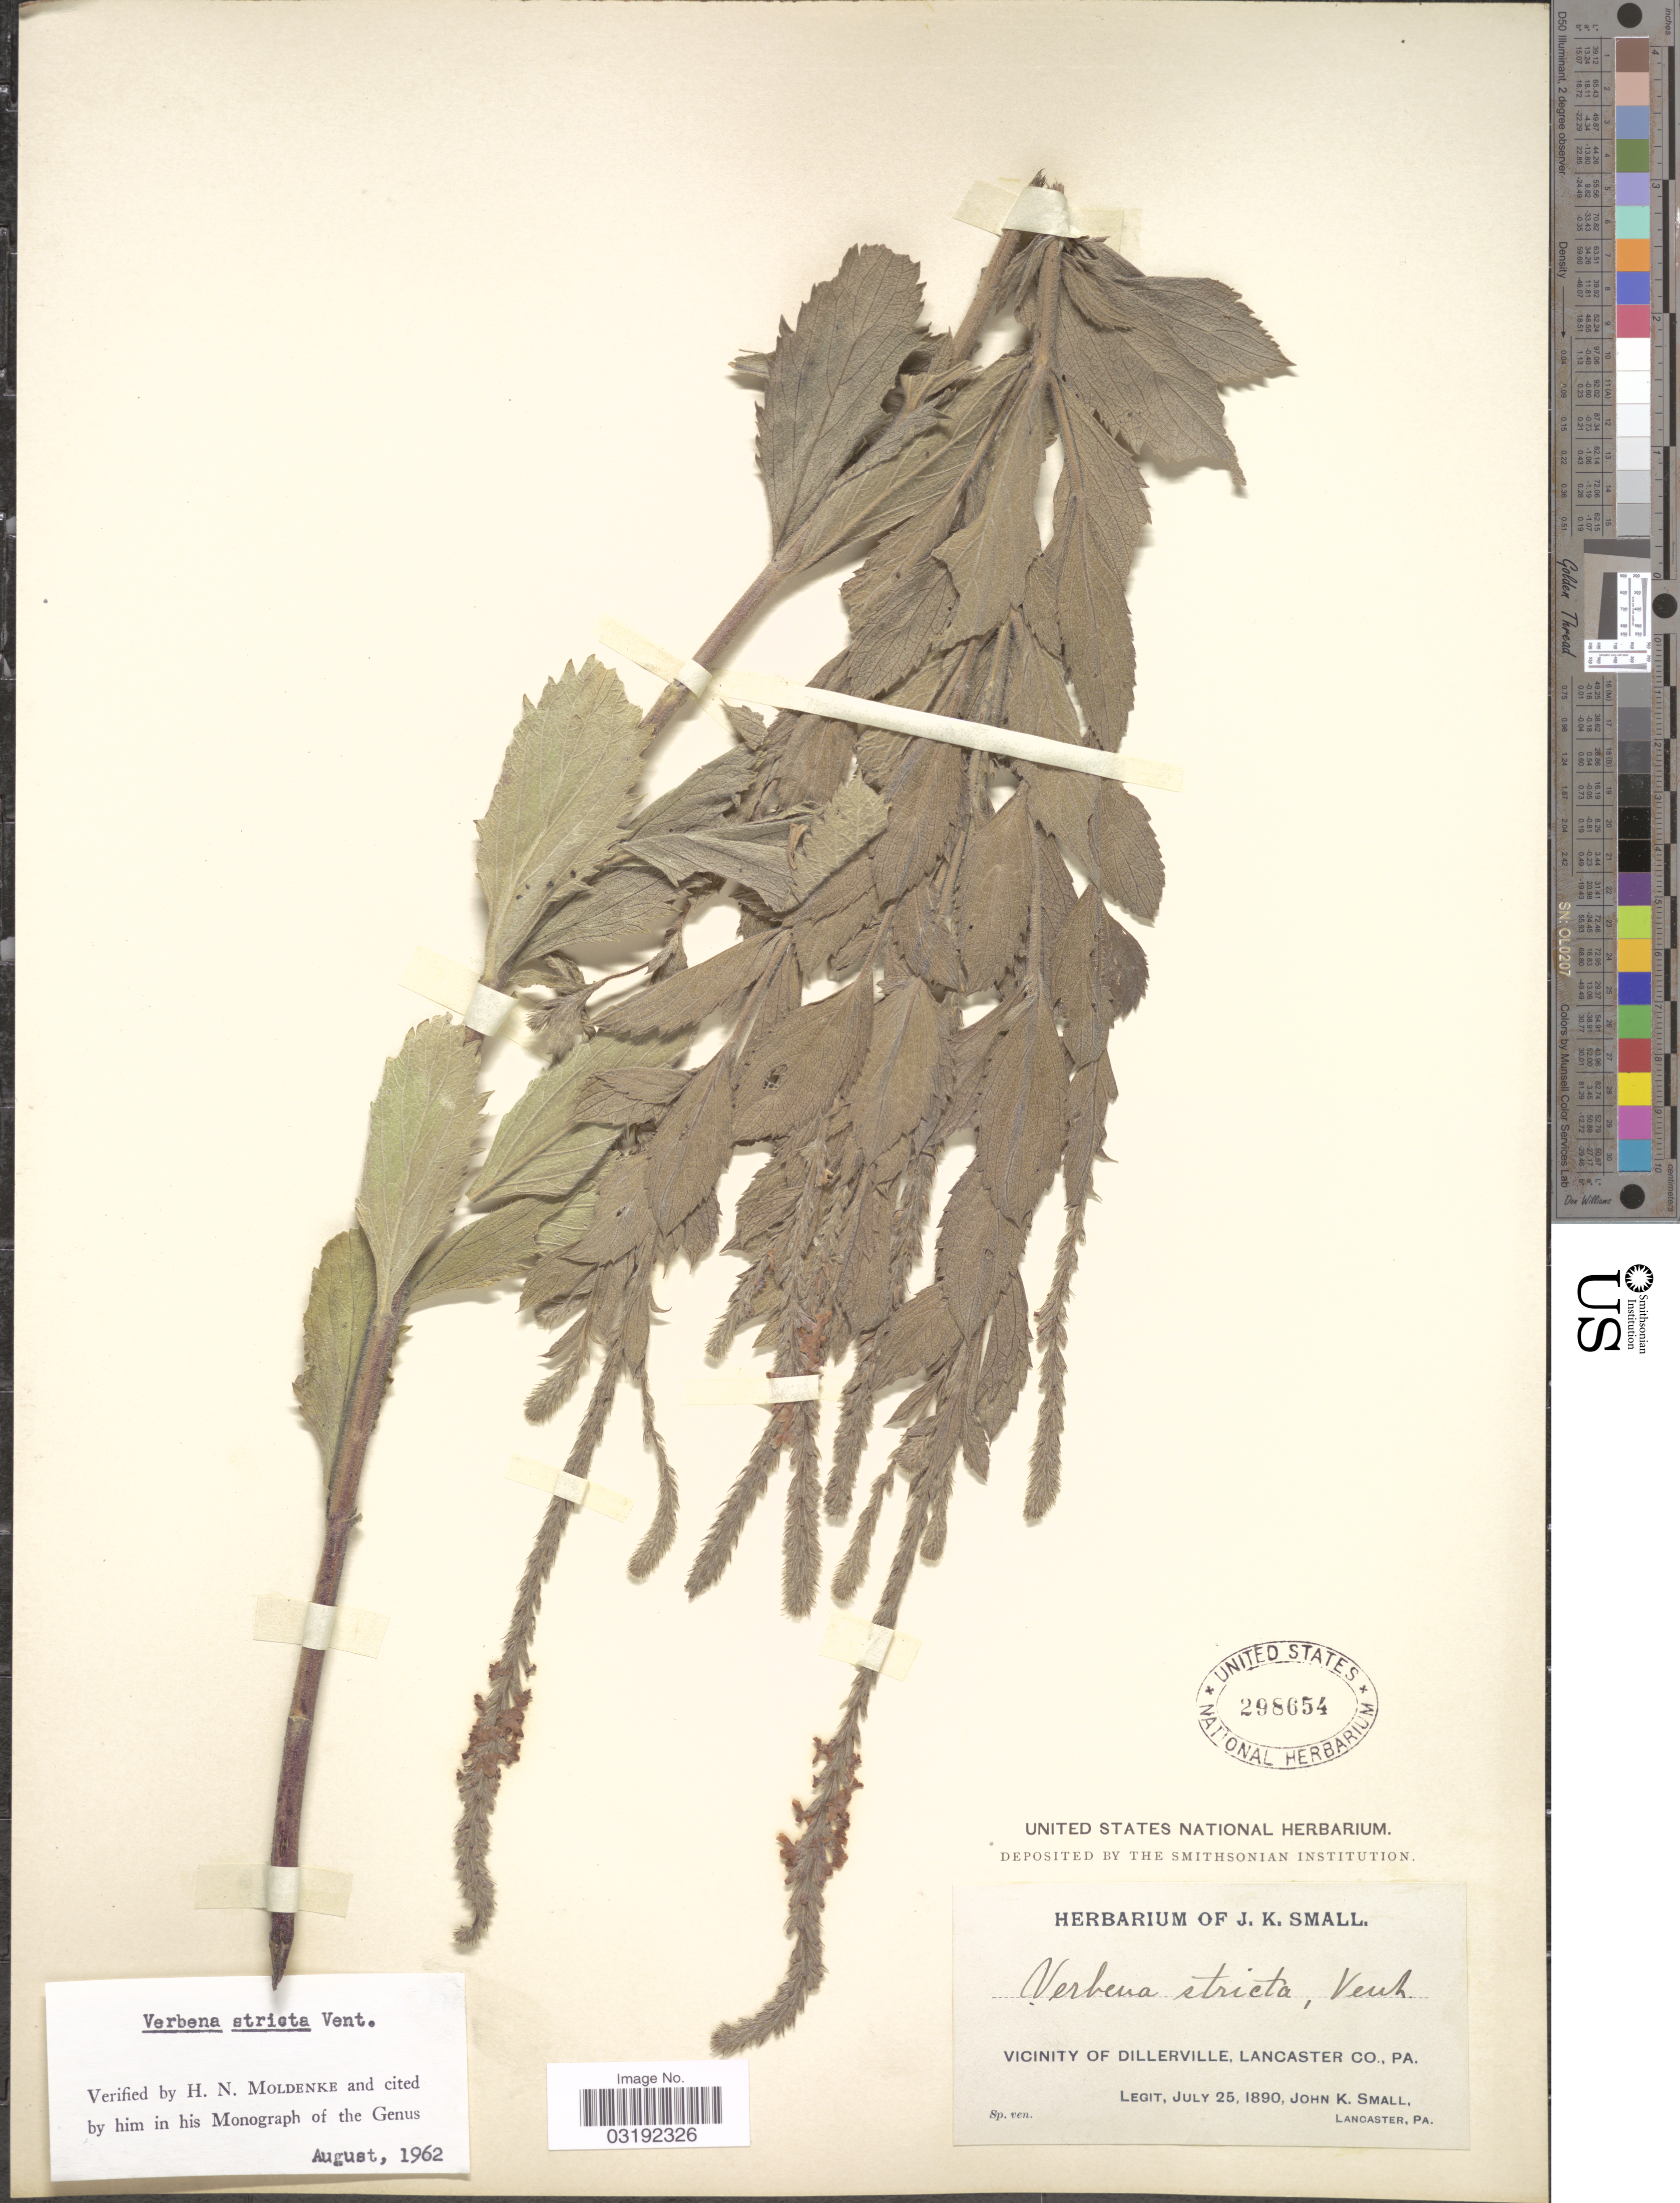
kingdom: Plantae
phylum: Tracheophyta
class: Magnoliopsida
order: Lamiales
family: Verbenaceae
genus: Verbena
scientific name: Verbena stricta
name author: Vent.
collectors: J. K. Small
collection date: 1890-07-25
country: United States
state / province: Pennsylvania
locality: Vicinity of Dillerville, Lancaster Co.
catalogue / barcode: US 298654